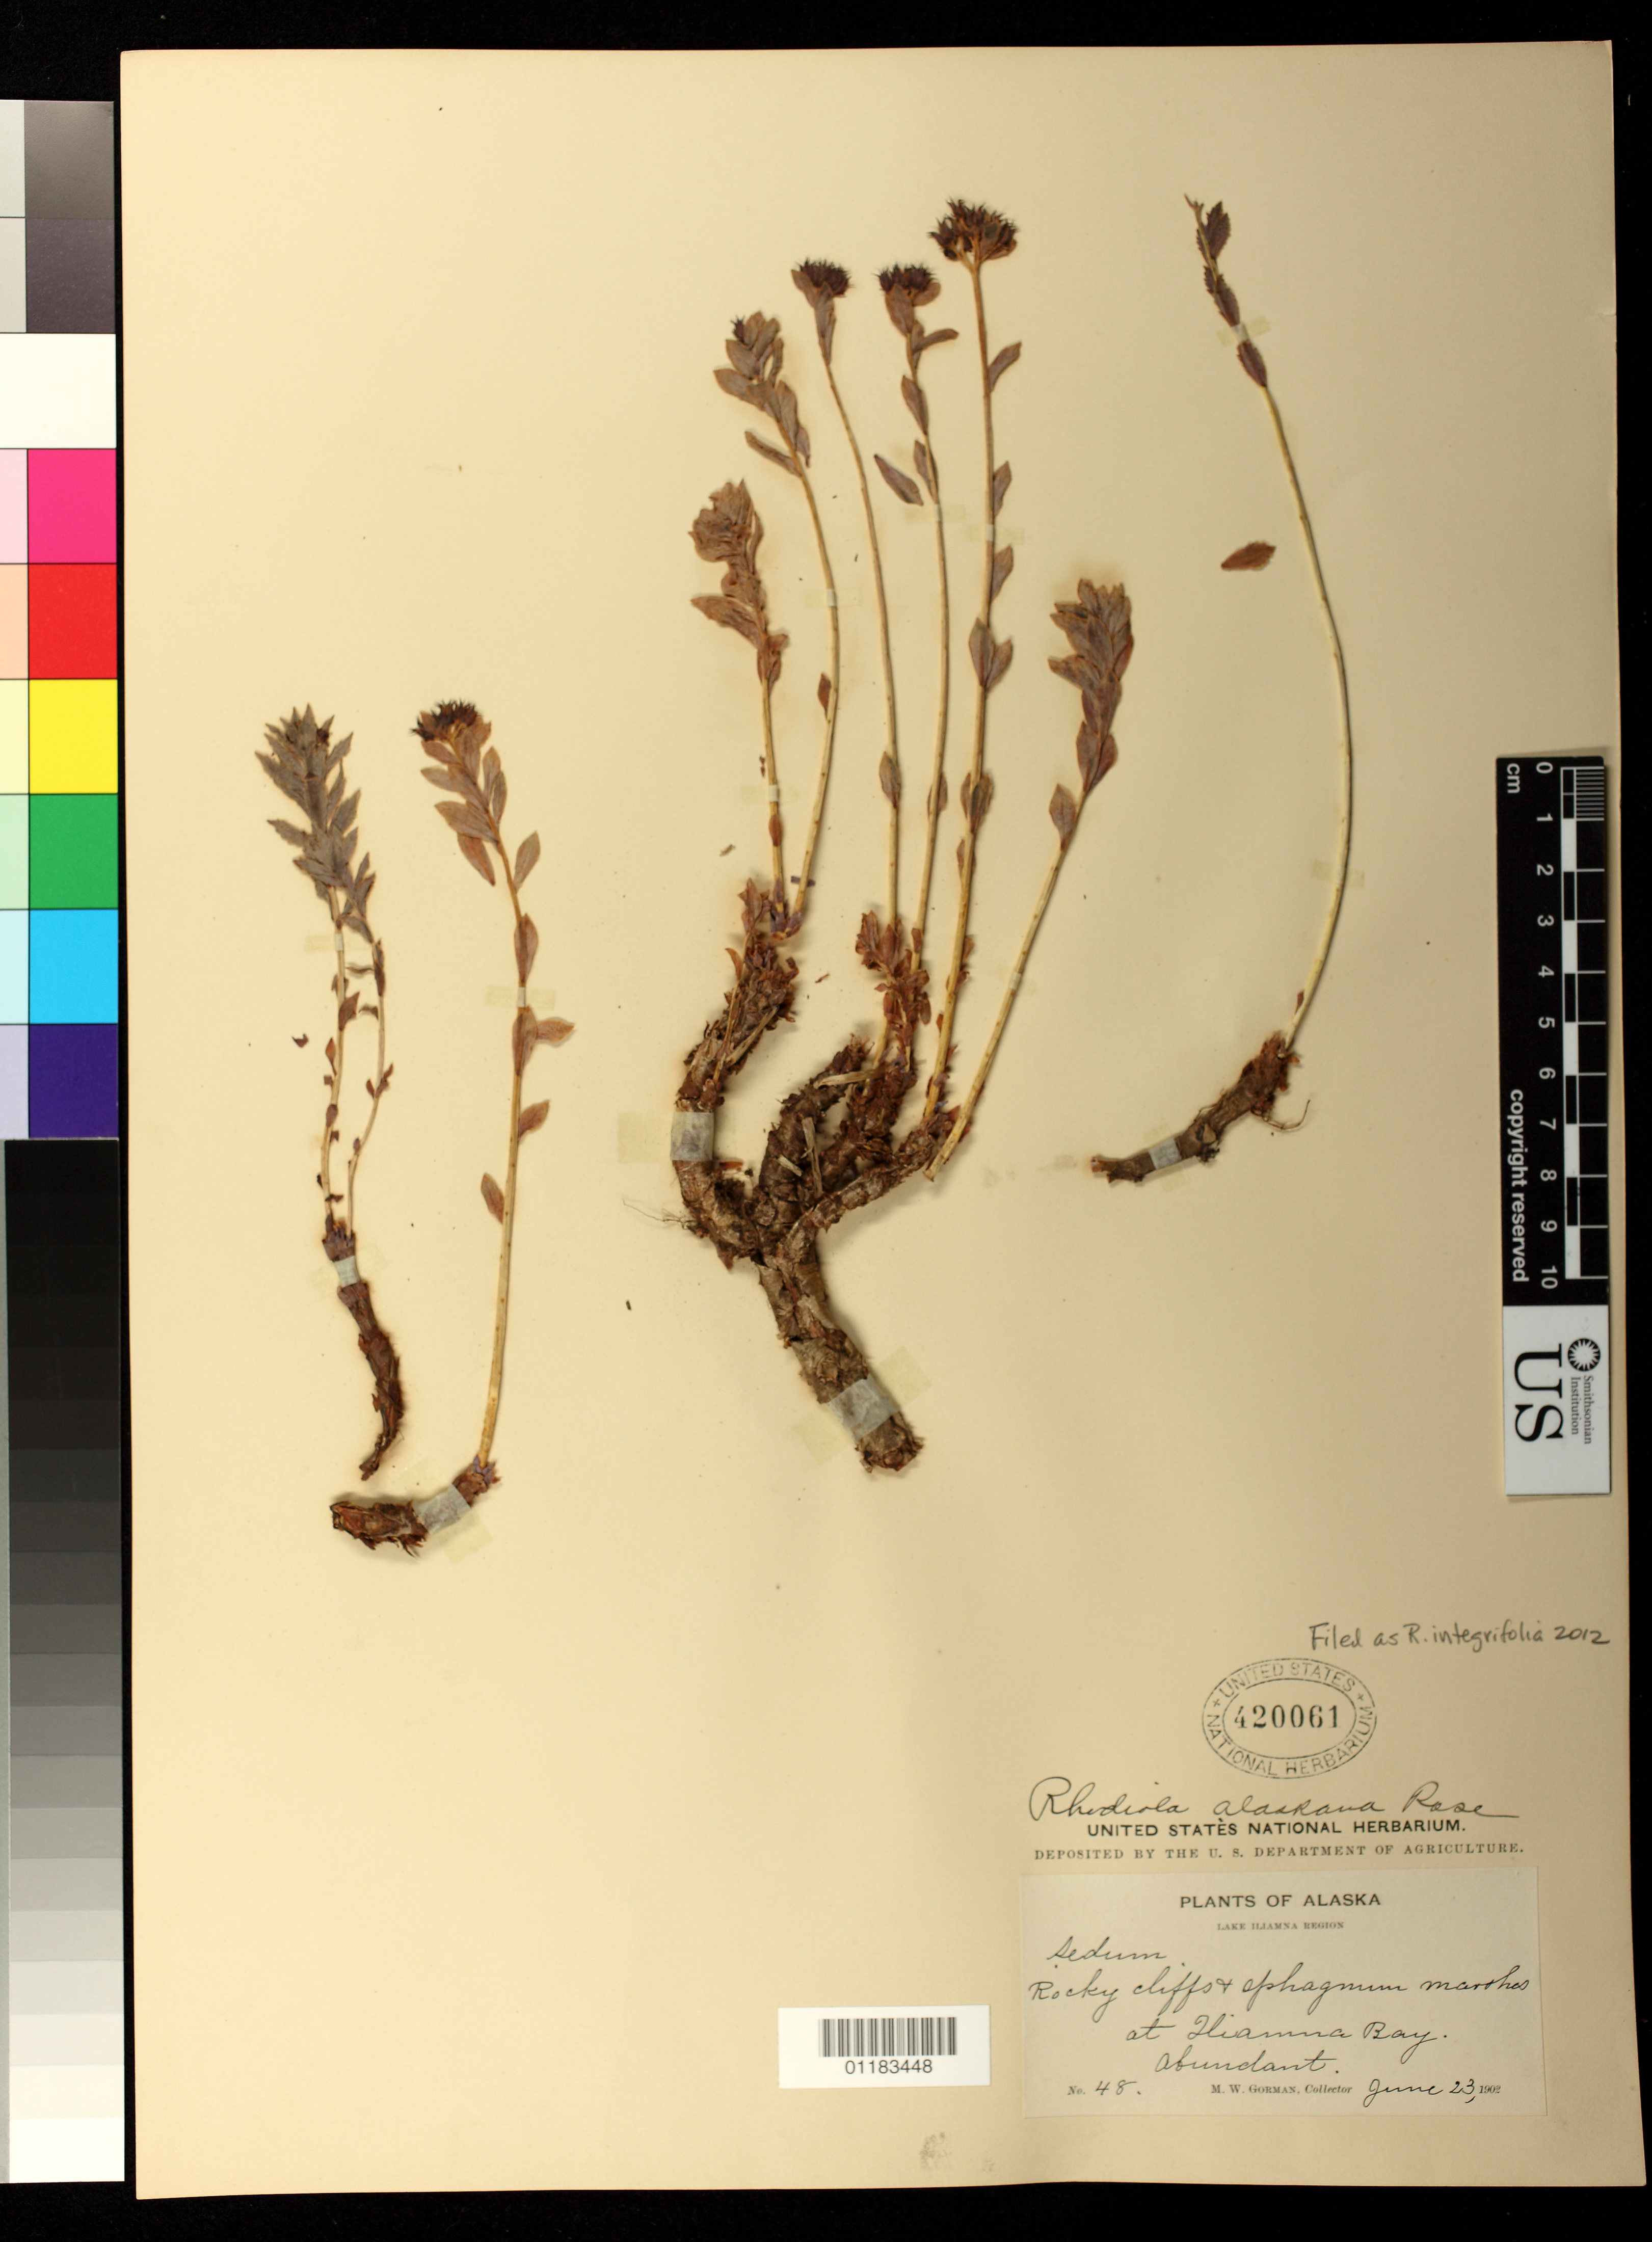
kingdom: Plantae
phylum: Tracheophyta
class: Magnoliopsida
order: Saxifragales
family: Crassulaceae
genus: Rhodiola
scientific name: Rhodiola integrifolia subsp. integrifolia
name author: Raf.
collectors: M. W. Gorman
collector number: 48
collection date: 1902-06-23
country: United States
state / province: Alaska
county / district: Lake and Peninsula Borough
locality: Rocky cliffs and sphagnum marshes at Iliamna Bay.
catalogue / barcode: US 420061